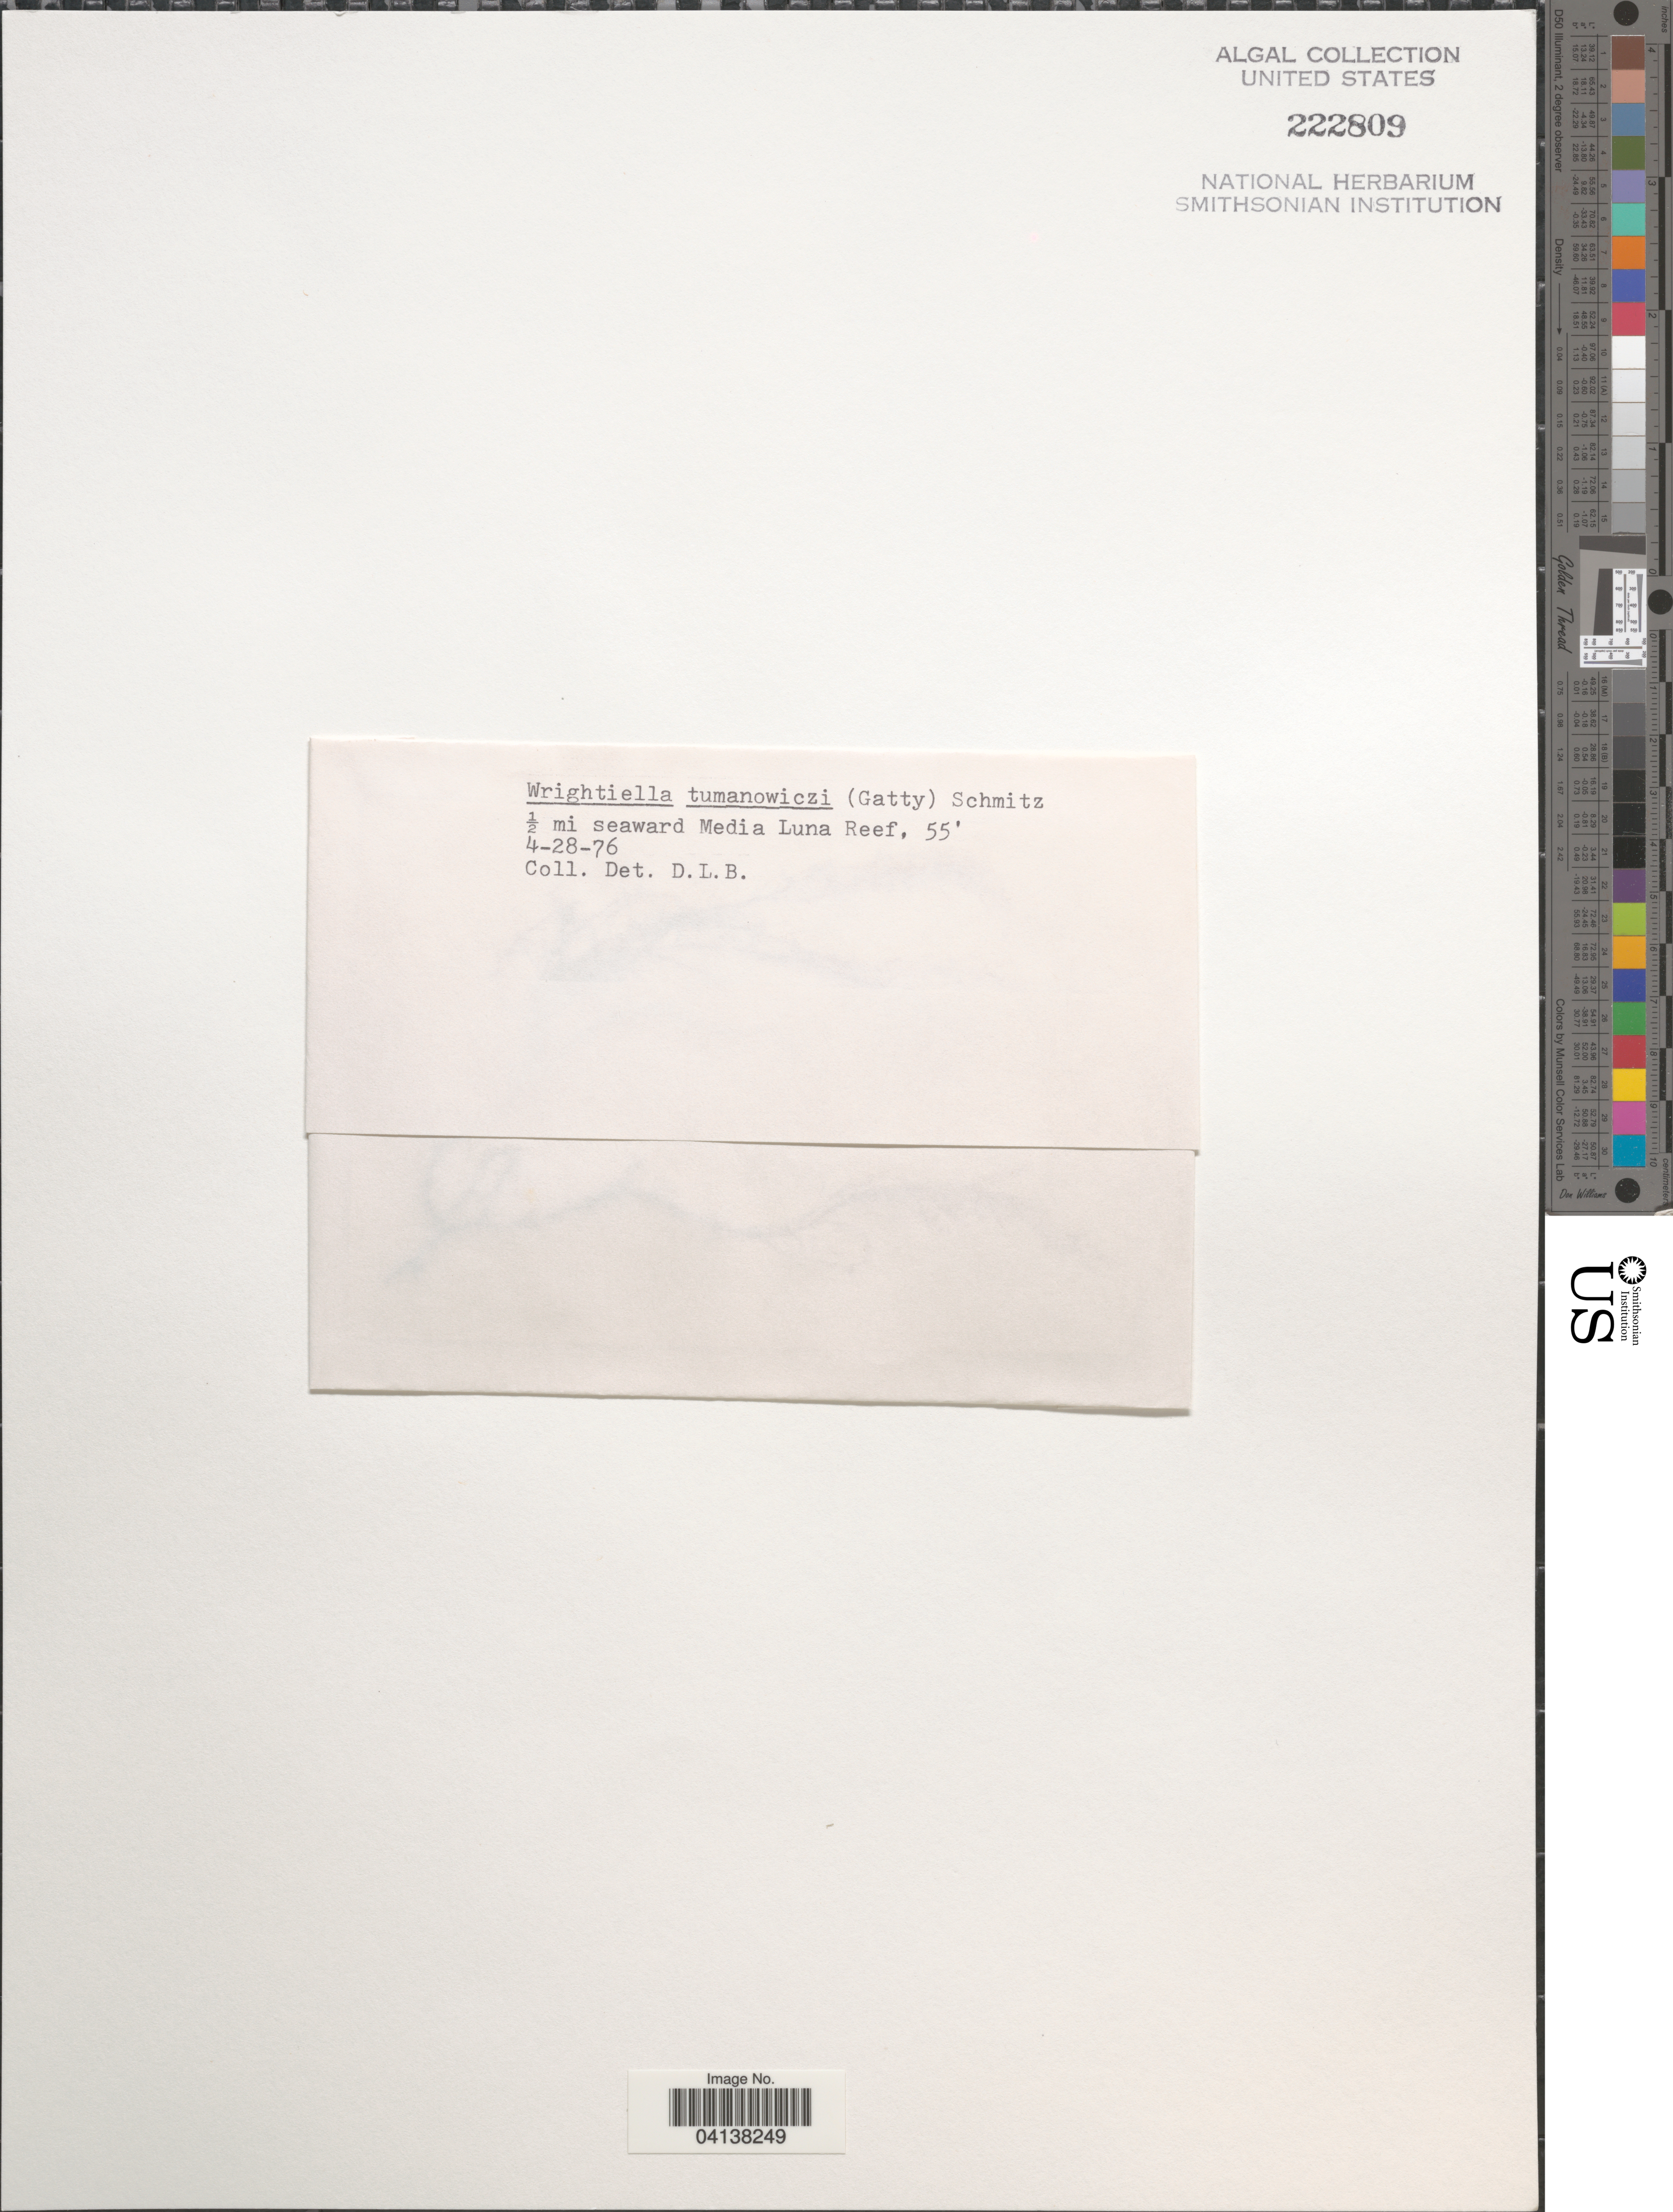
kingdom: Plantae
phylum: Rhodophyta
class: Florideophyceae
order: Ceramiales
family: Rhodomelaceae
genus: Wrightiella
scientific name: Wrightiella tumanowiczii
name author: (Gatty ex Harv.) F. Schmitz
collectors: D. L. B.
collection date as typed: Transcribed d/m/y: 28/4/76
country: Puerto Rico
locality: ½ mi seaward Media Luna Reef.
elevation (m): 17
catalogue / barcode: US 222809